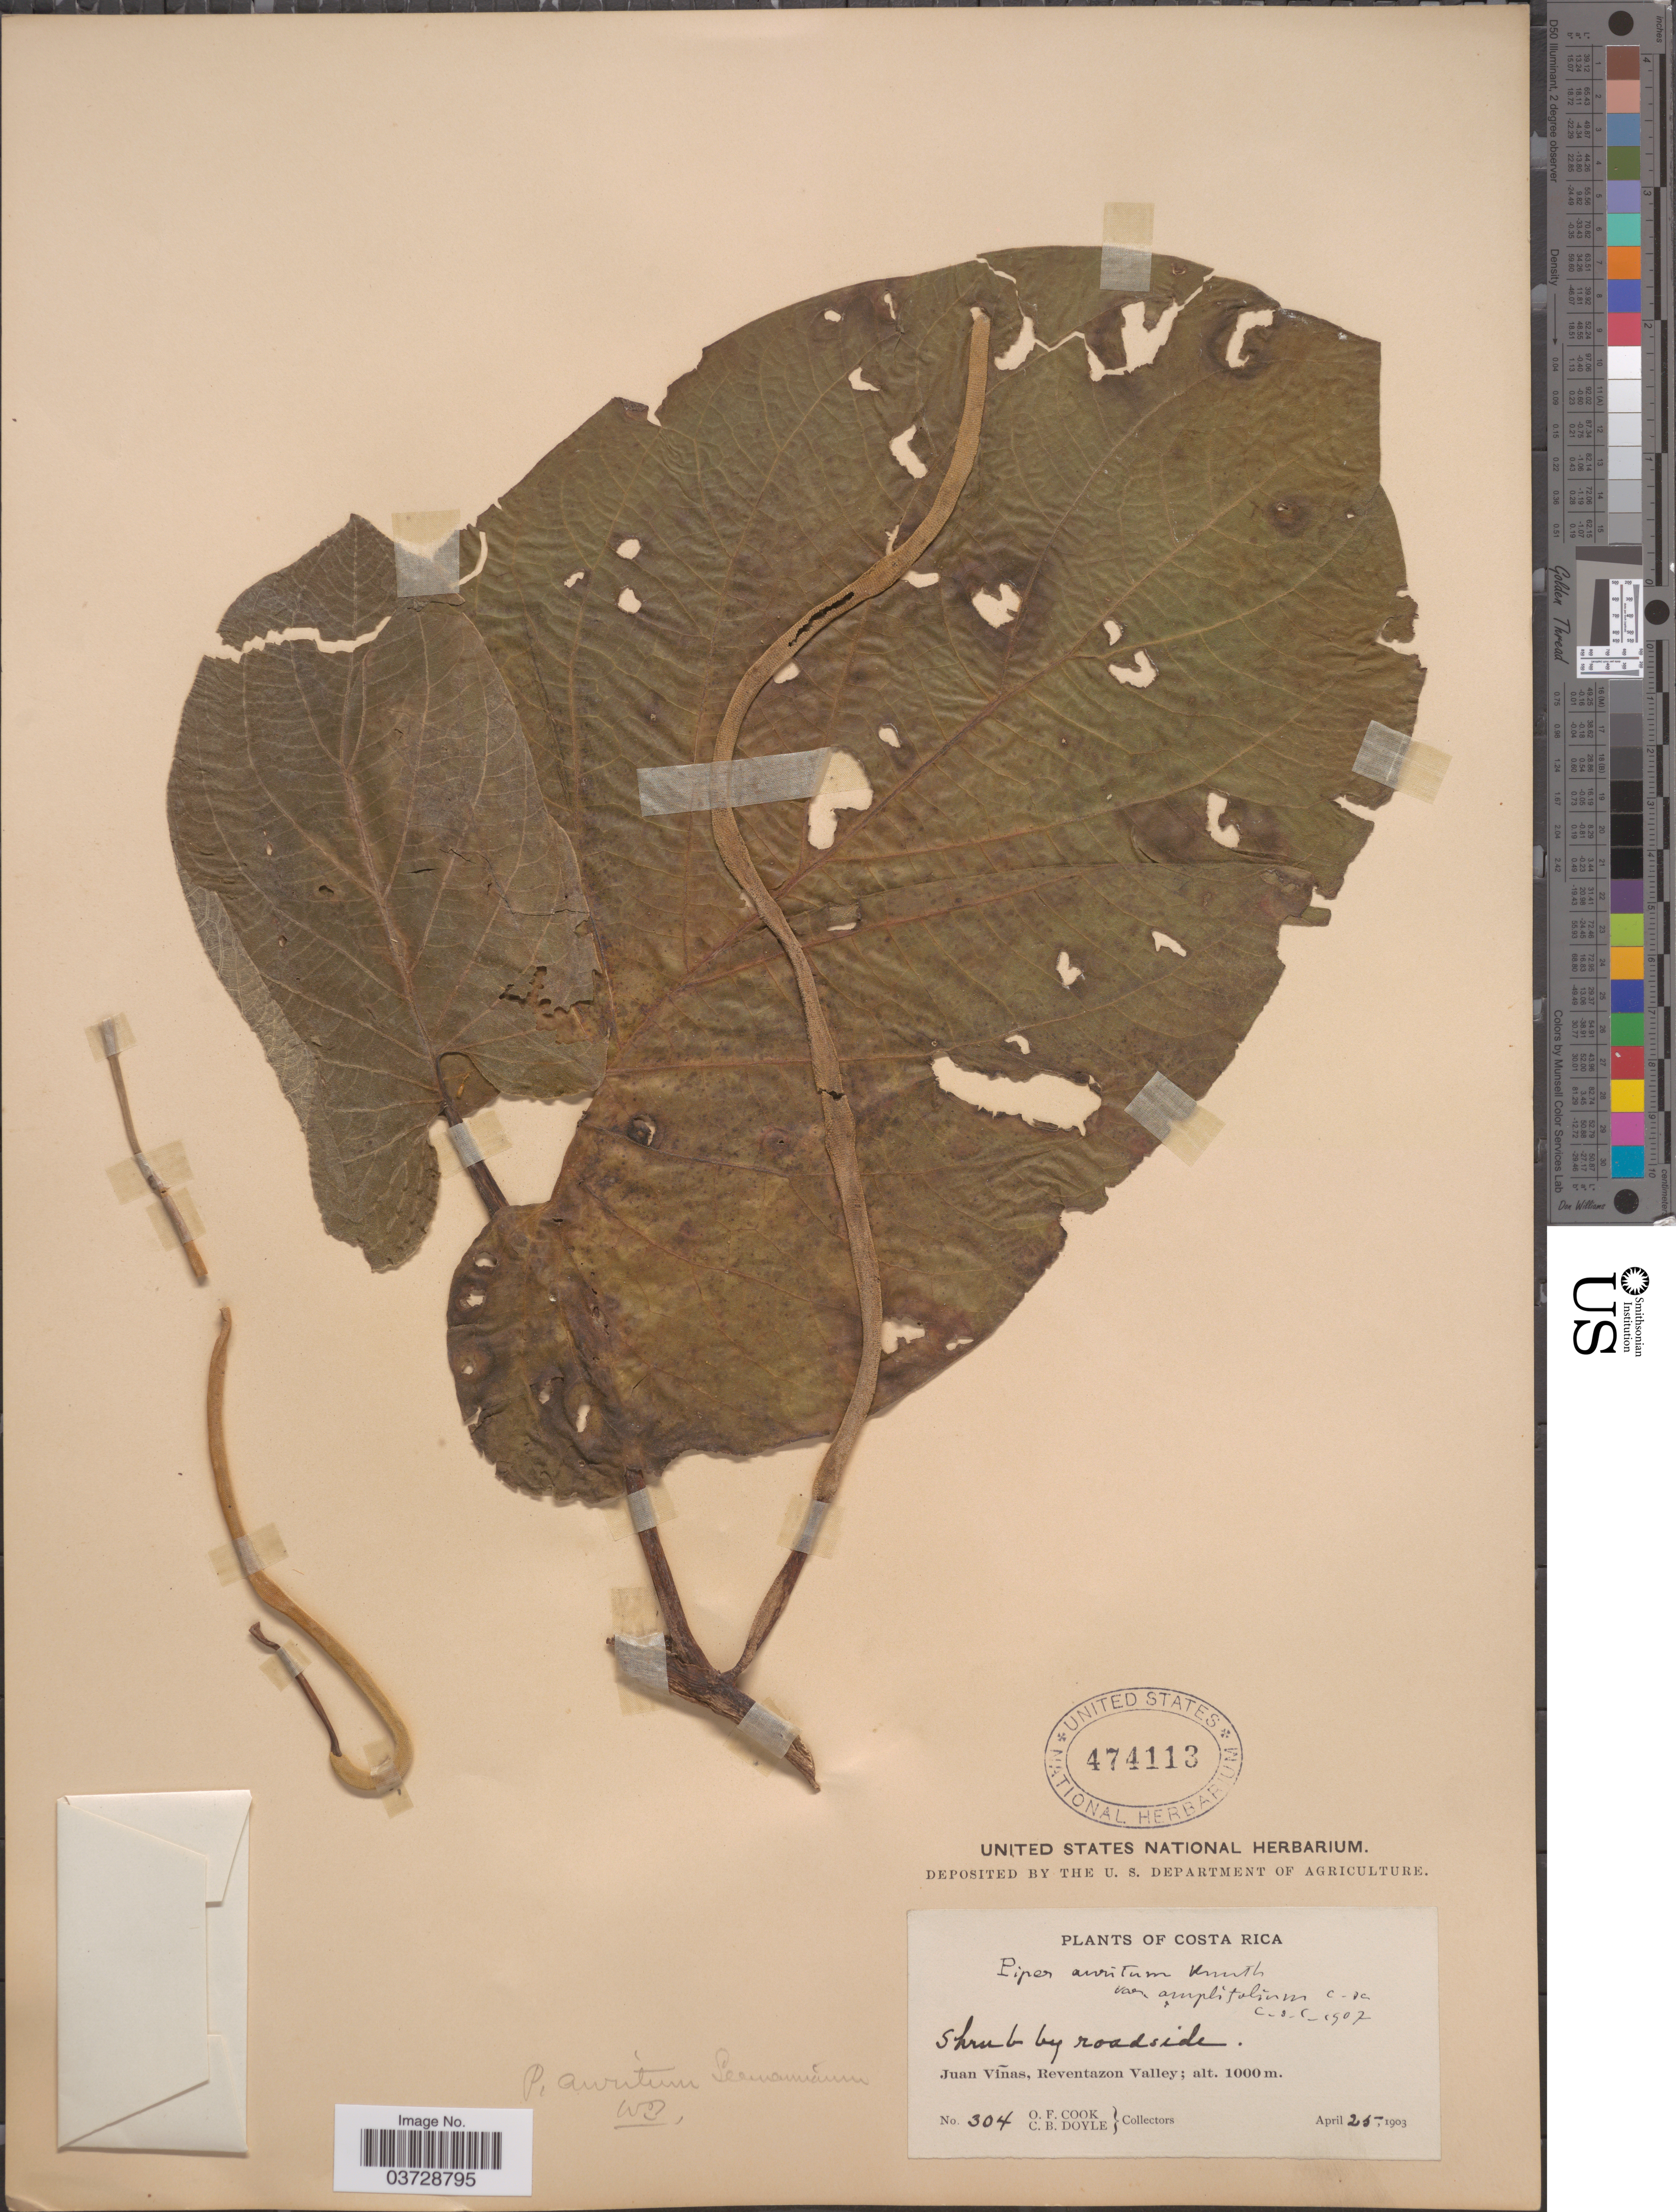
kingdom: Plantae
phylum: Tracheophyta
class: Magnoliopsida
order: Piperales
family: Piperaceae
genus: Piper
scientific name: Piper auritum var. amplifolium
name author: C. DC.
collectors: O. F. Cook & C. Doyle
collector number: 304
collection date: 1903-04-25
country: Costa Rica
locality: Juan Viñas, Reventazon Valley.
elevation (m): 1000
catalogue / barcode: US 474113